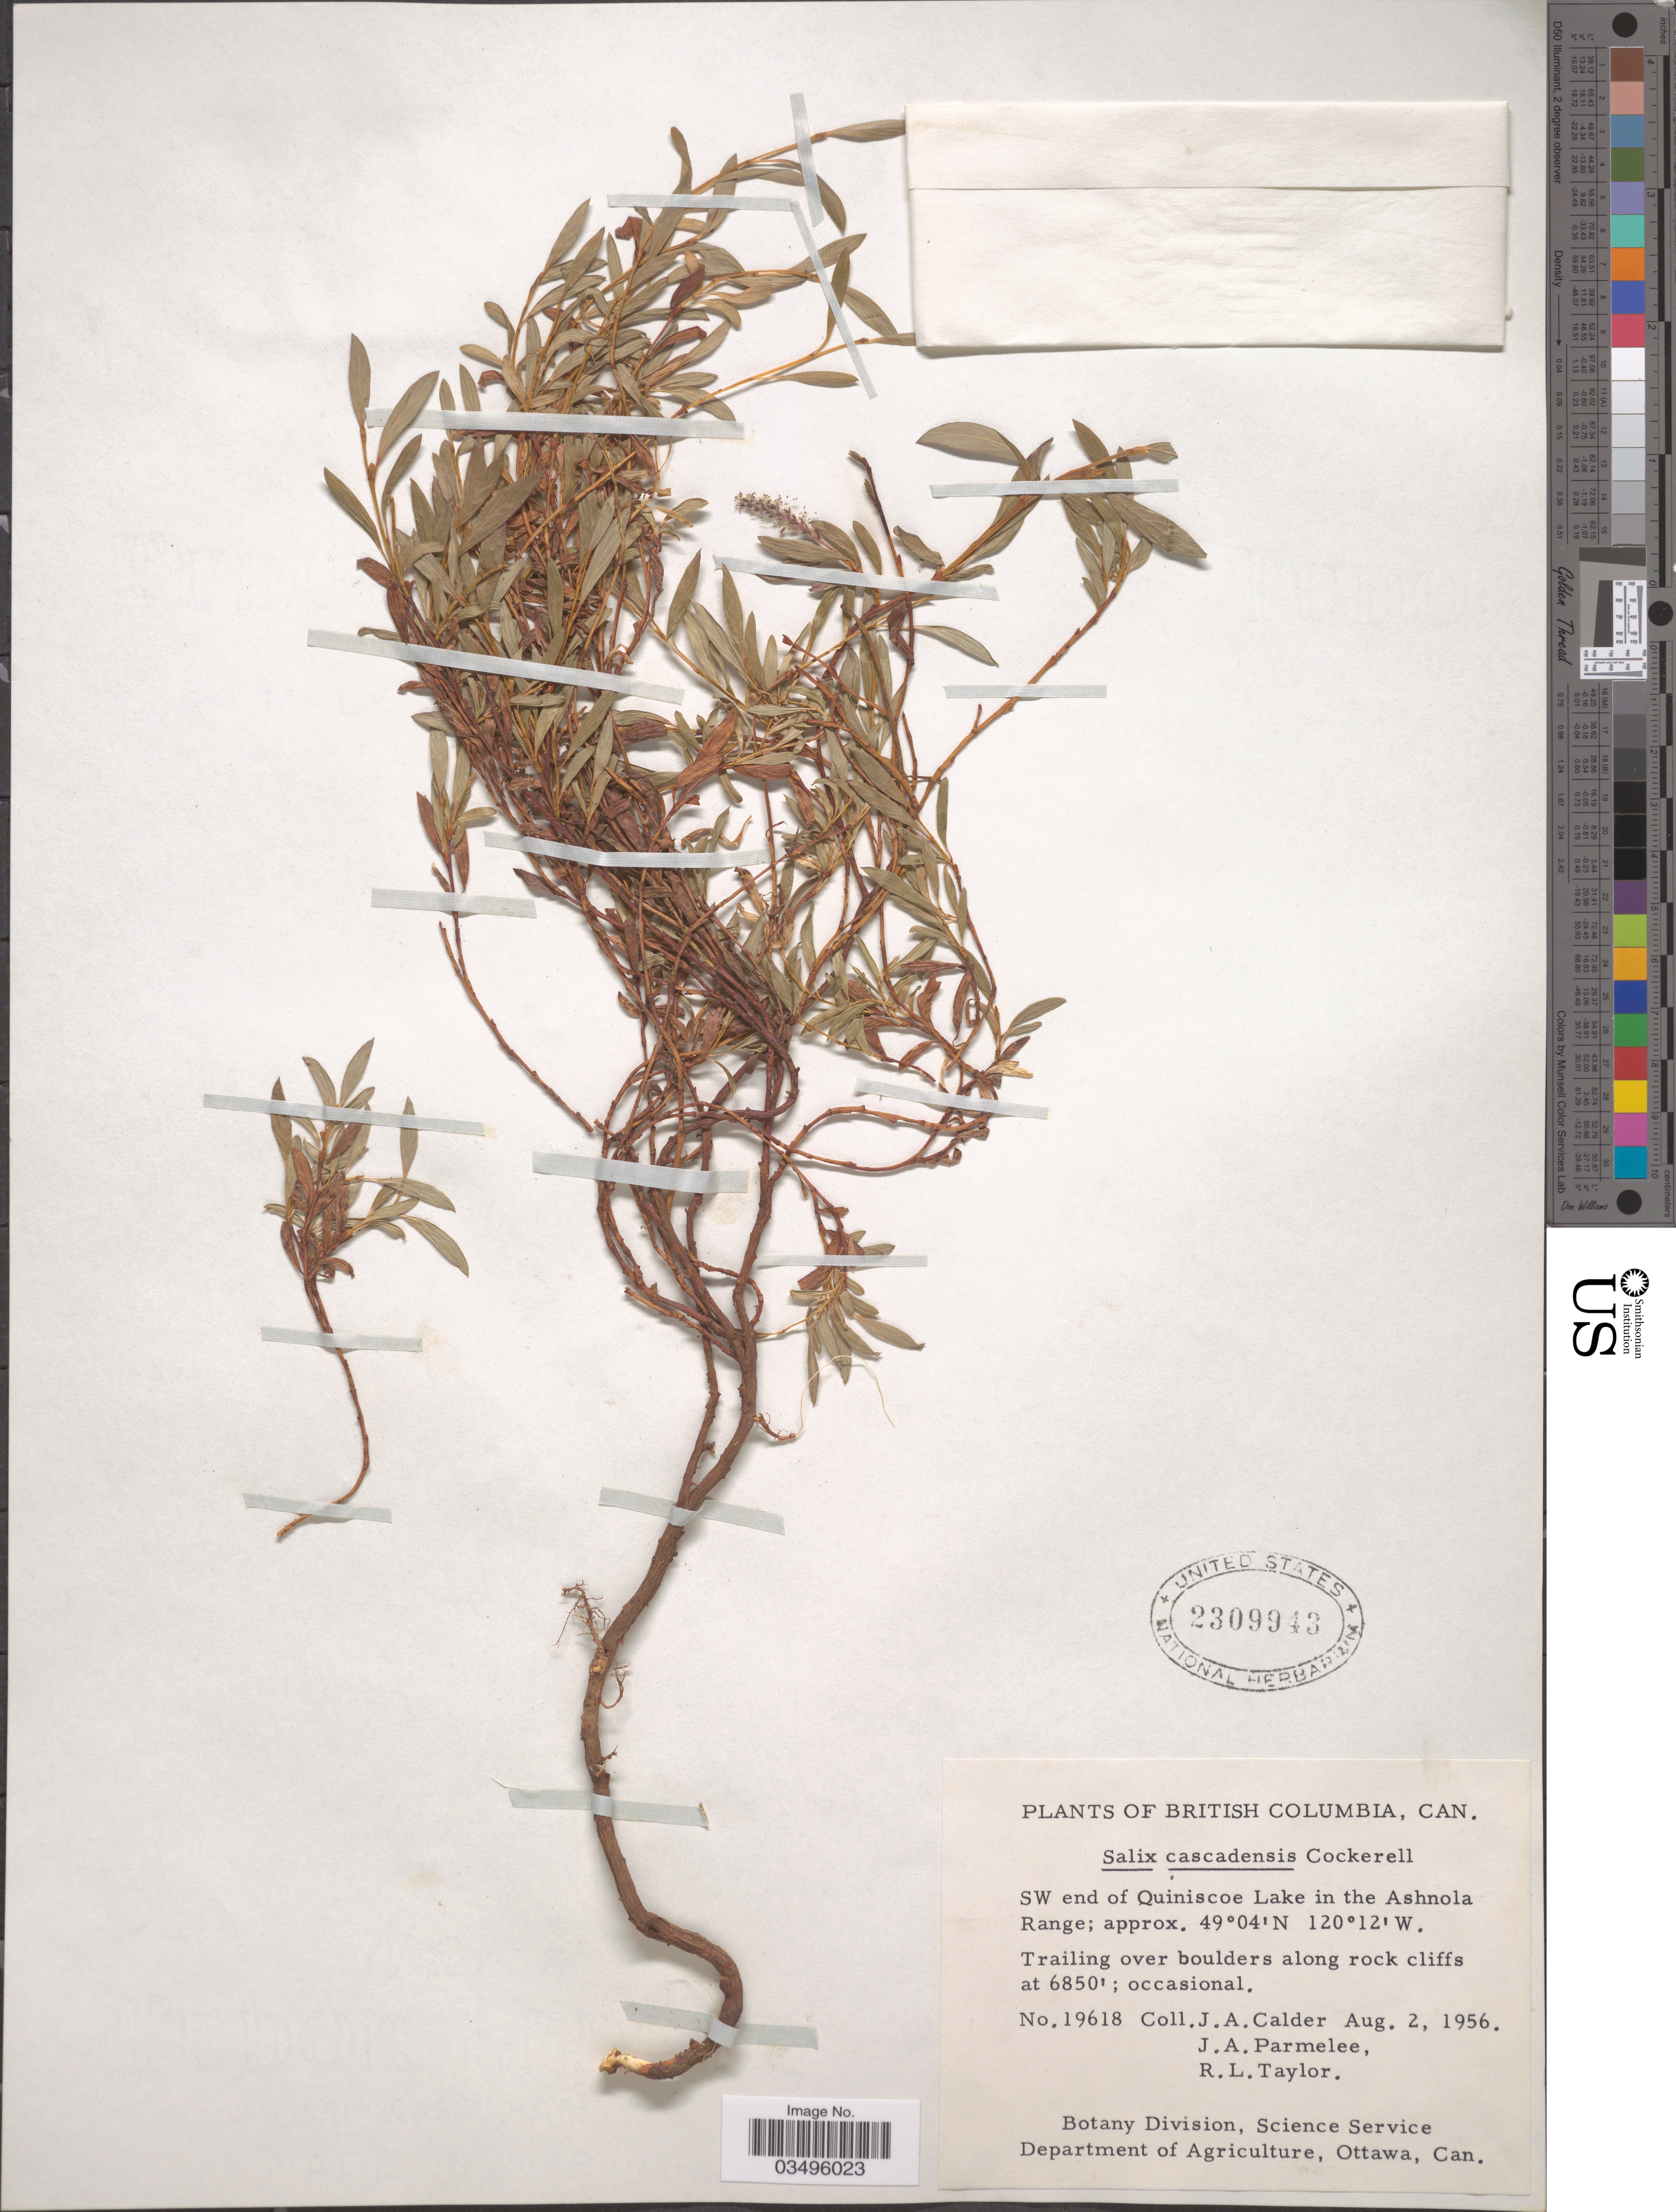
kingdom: Plantae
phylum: Tracheophyta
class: Magnoliopsida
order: Malpighiales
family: Salicaceae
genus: Salix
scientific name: Salix cascadensis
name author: Cockerell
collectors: J. A. Calder, J. A. Parmelee & R. Taylor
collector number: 19618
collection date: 1956-08-02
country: Canada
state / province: British Columbia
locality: SW end of Quiniscoe Lake in the Ashnola Range.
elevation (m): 2088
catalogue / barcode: US 2309943